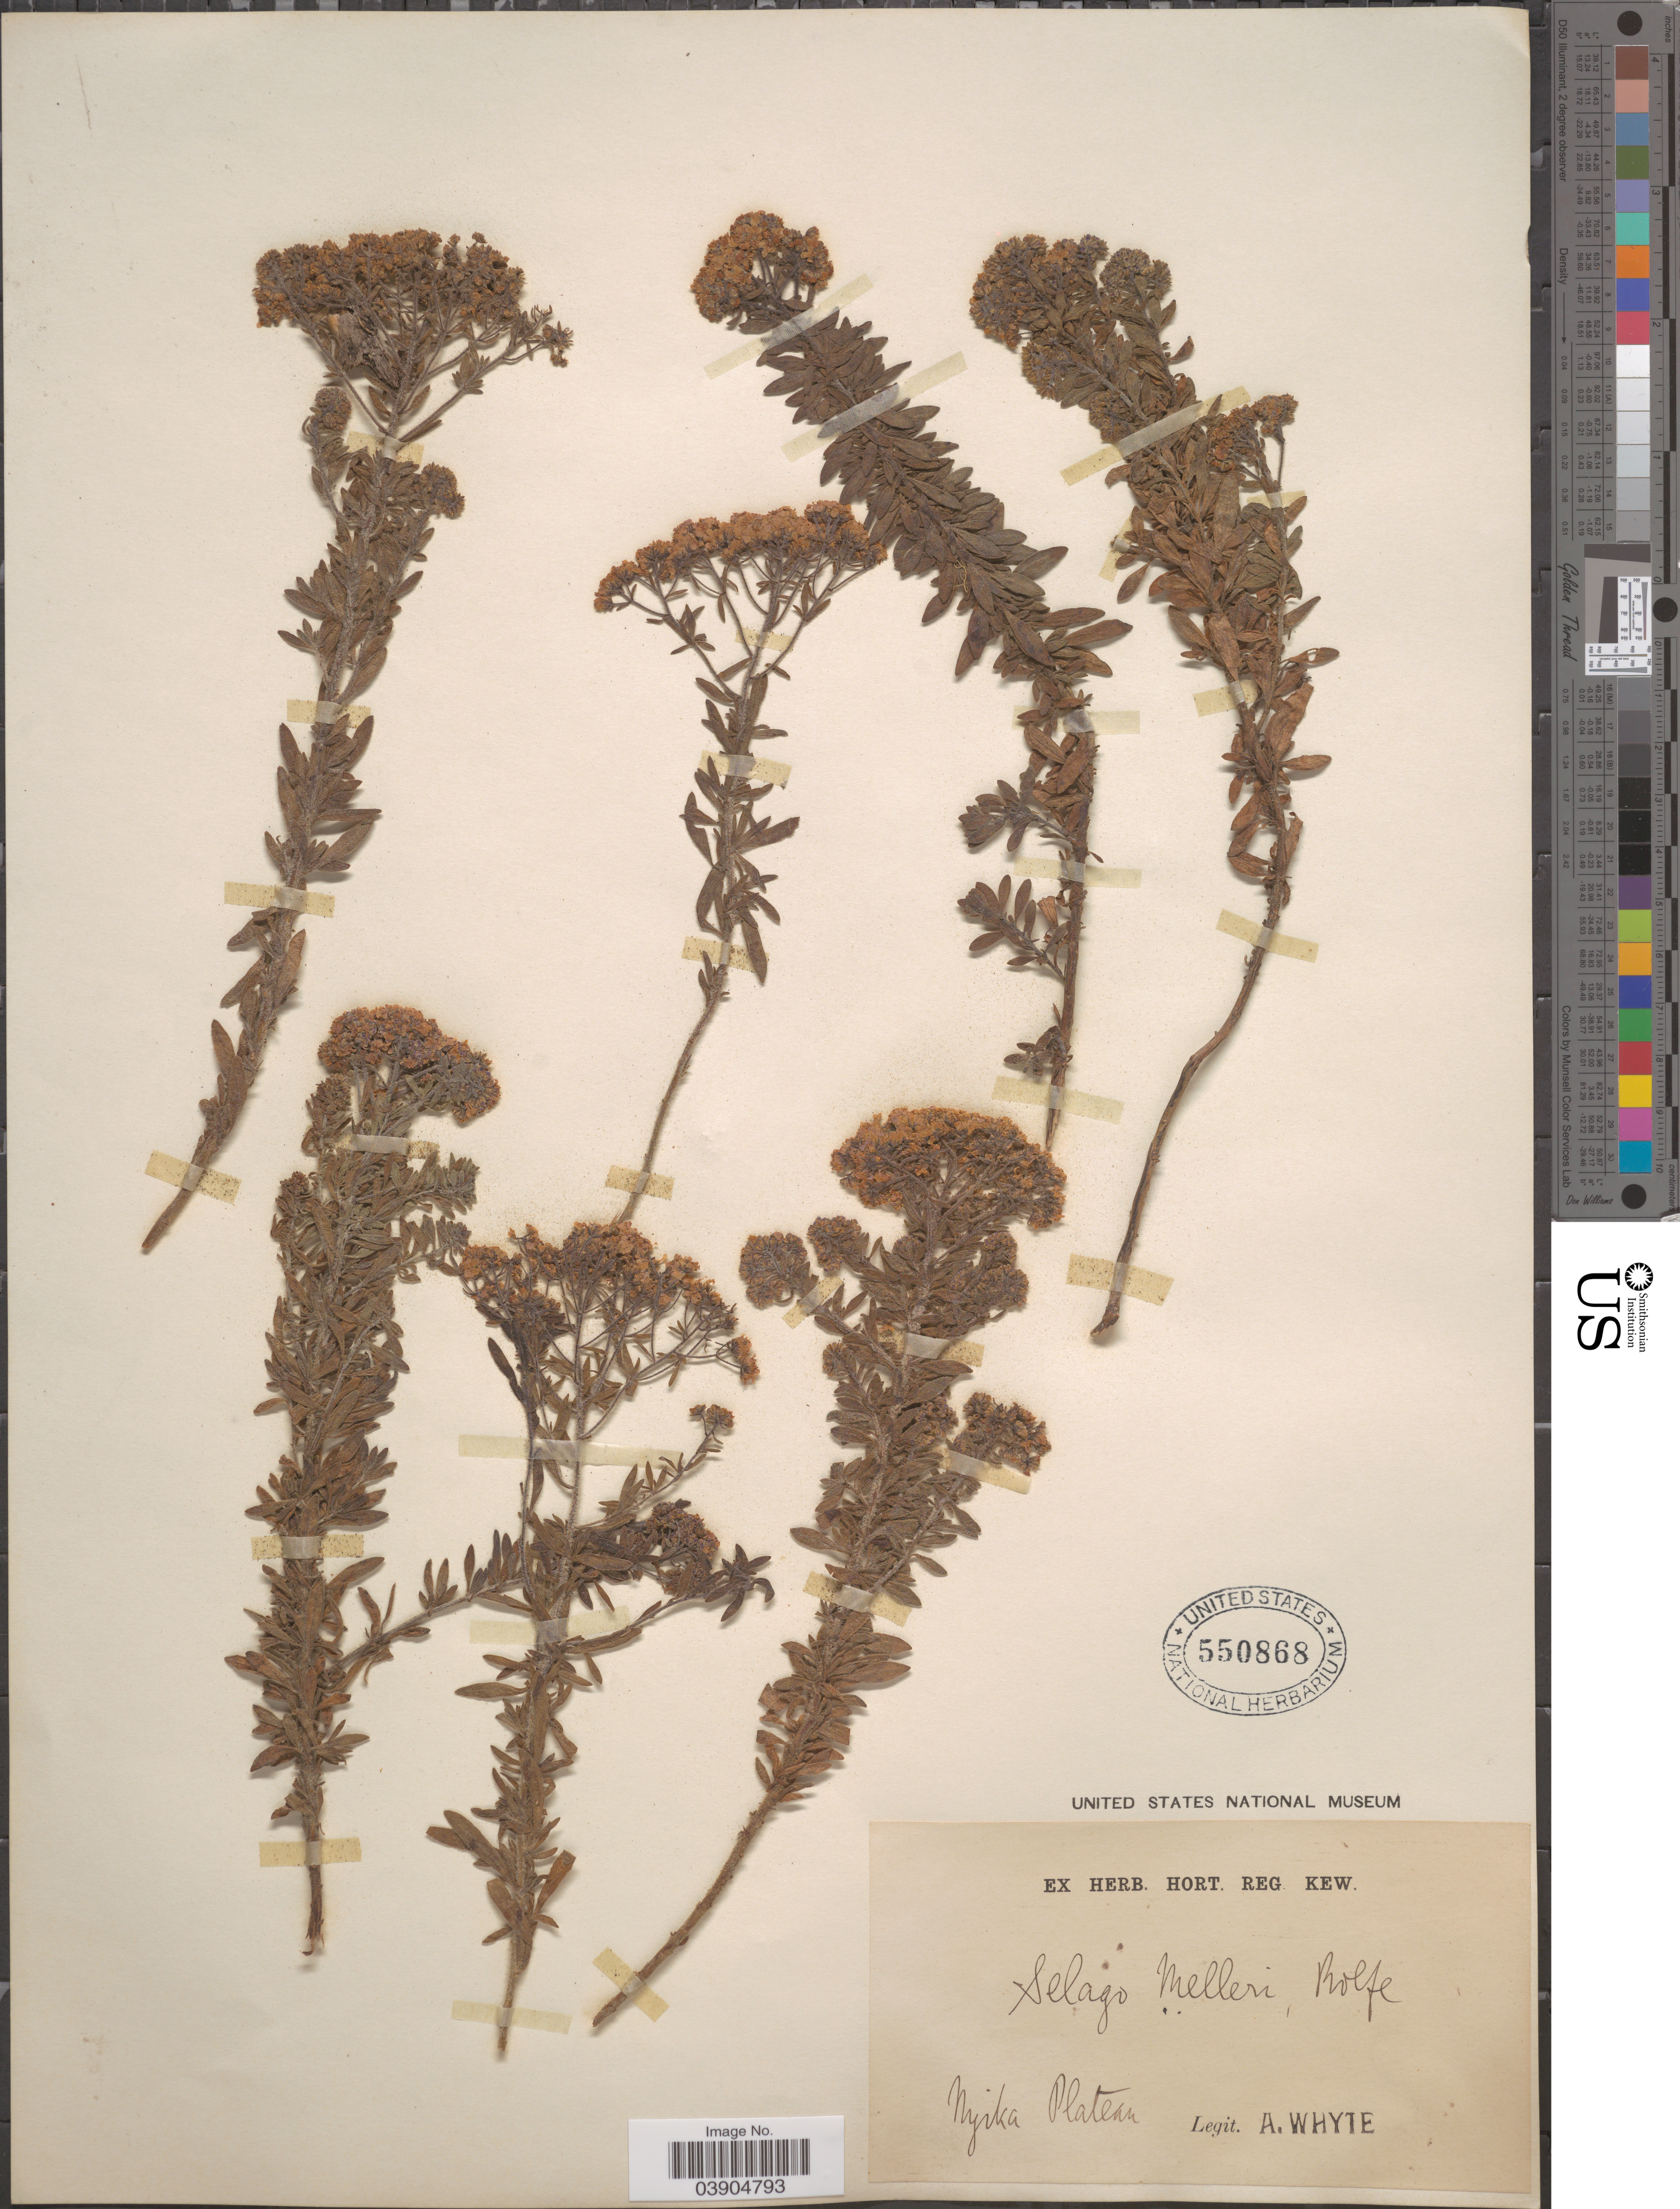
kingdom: Plantae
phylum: Tracheophyta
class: Magnoliopsida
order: Lamiales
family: Scrophulariaceae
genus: Selago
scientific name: Selago melleri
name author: Rolfe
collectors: A. Whyte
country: Malawi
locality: Nyika Plateau.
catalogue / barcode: US 550868